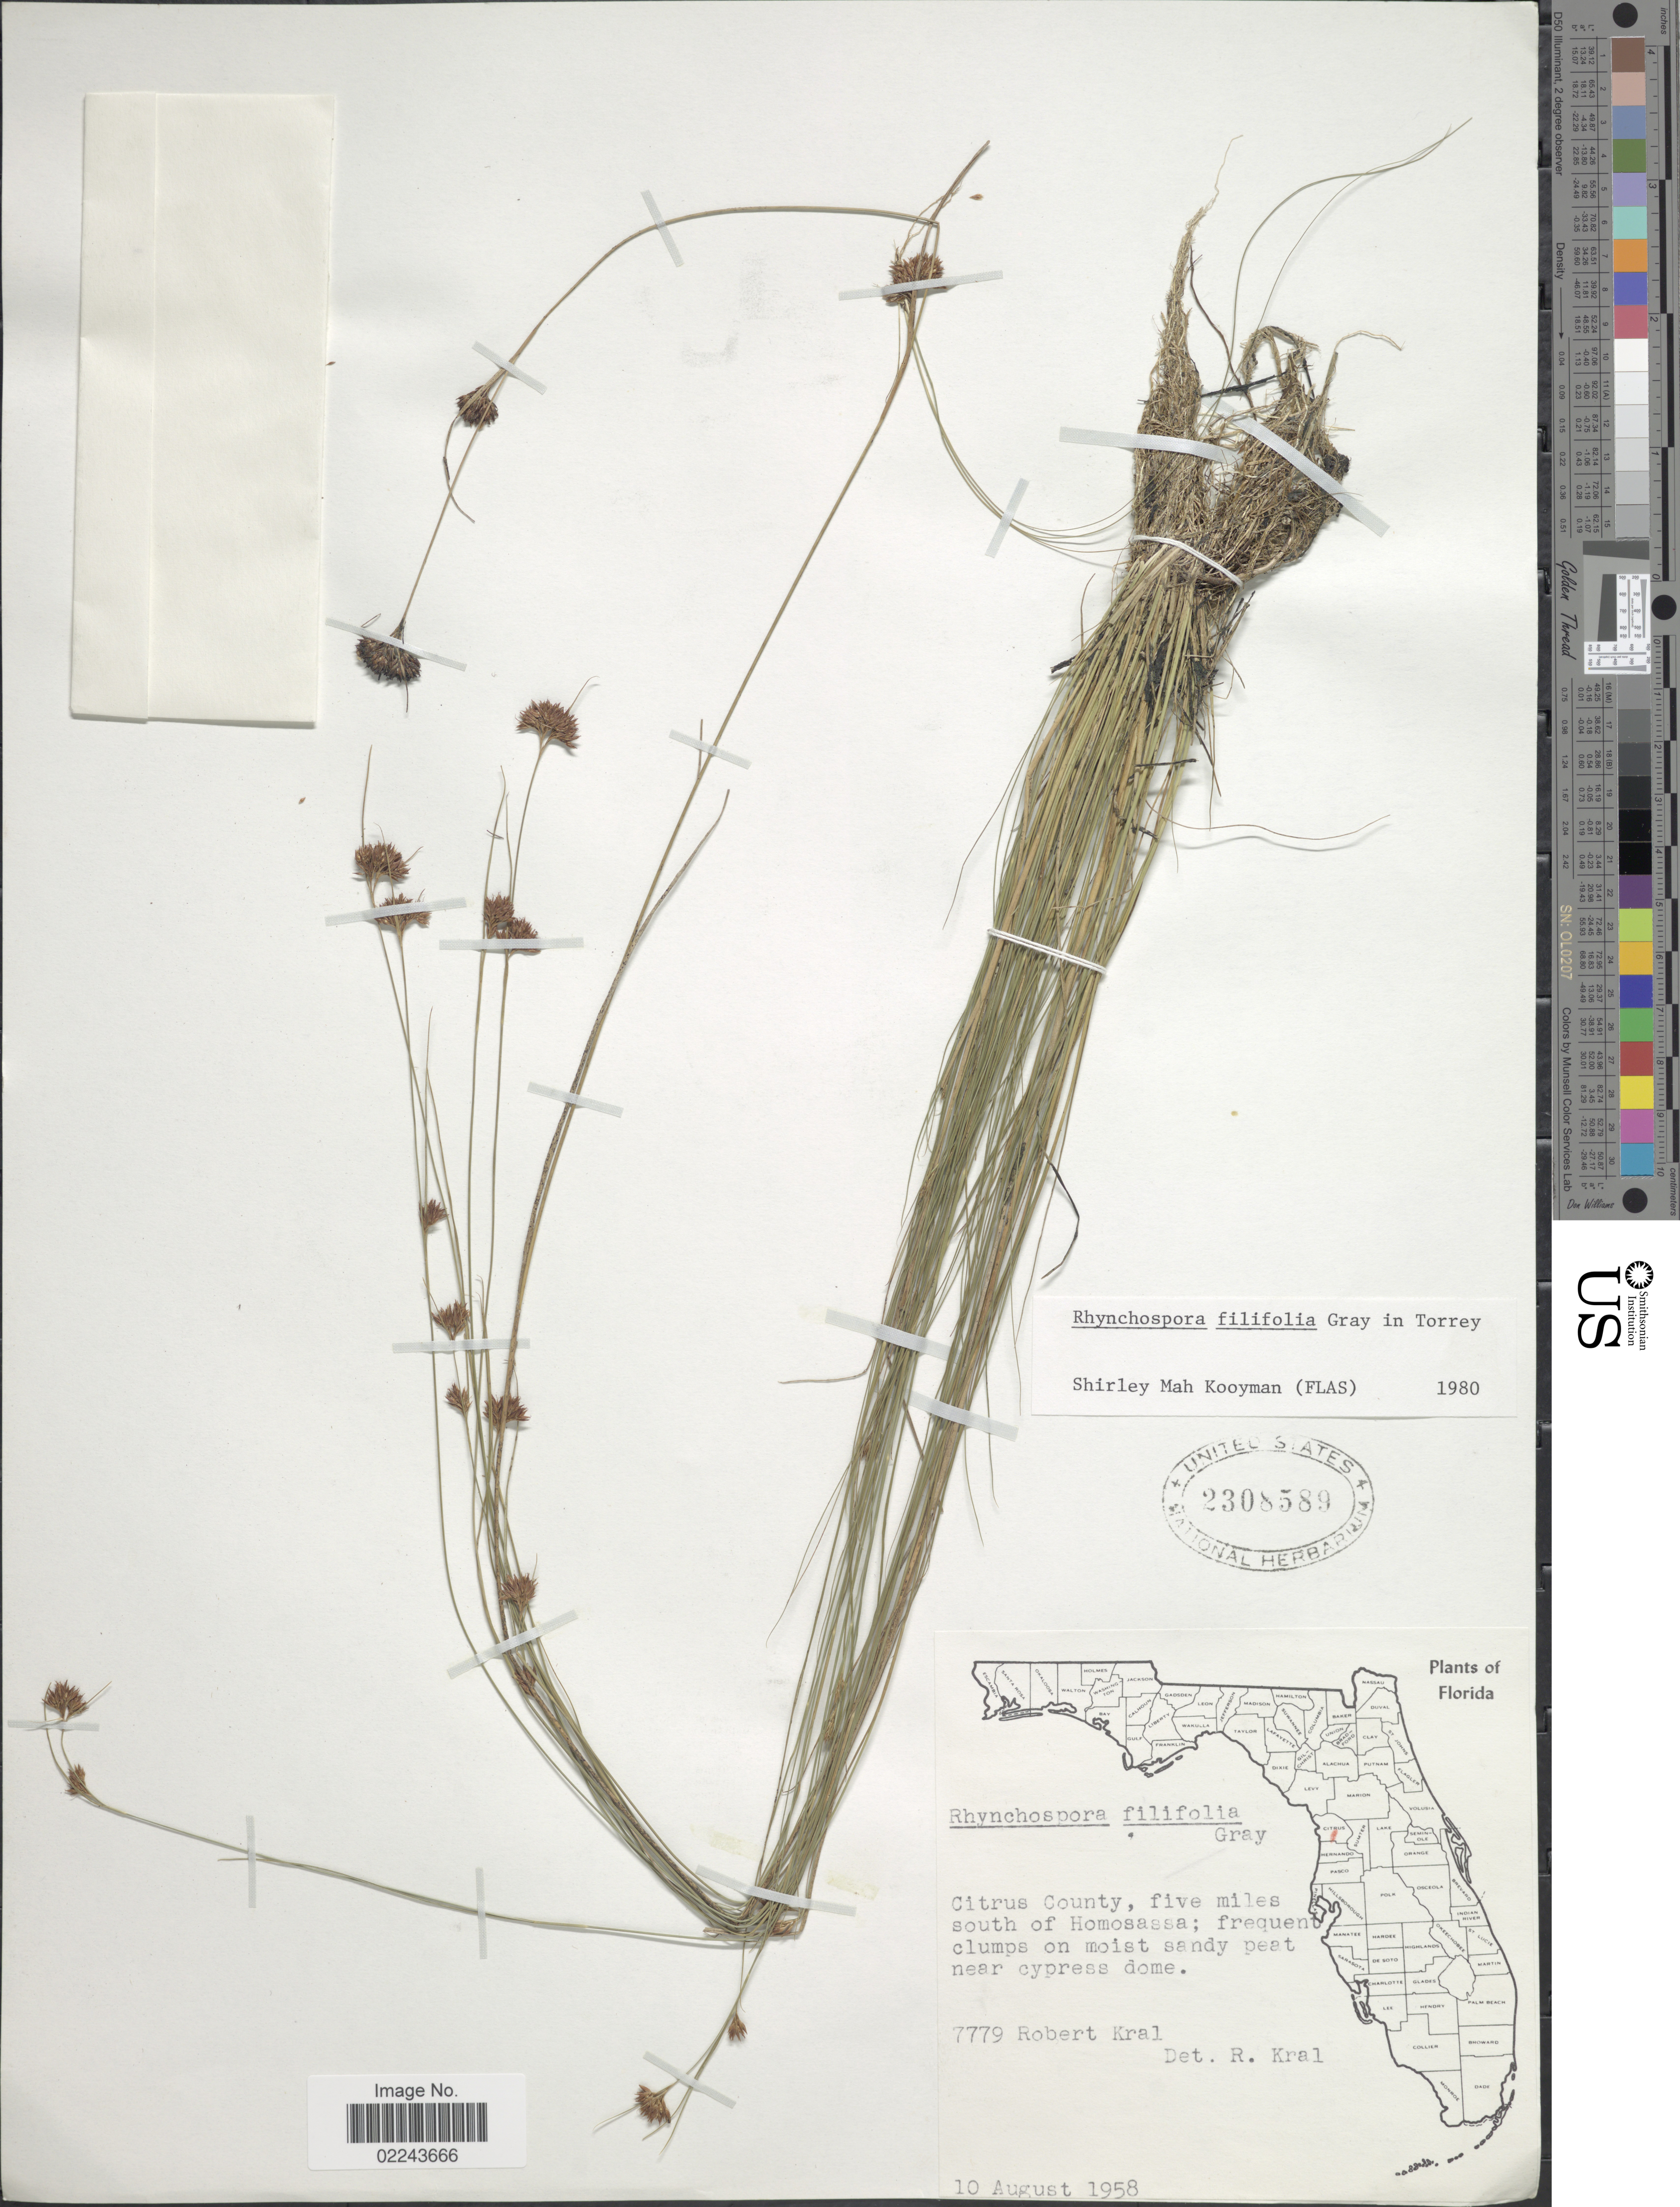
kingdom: Plantae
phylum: Tracheophyta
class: Liliopsida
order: Poales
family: Cyperaceae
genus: Rhynchospora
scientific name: Rhynchospora filifolia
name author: A. Gray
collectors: R. Kral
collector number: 7779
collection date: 1958-08-10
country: United States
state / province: Florida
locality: Citrus County, five miles south of Homosassa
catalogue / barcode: US 2308589